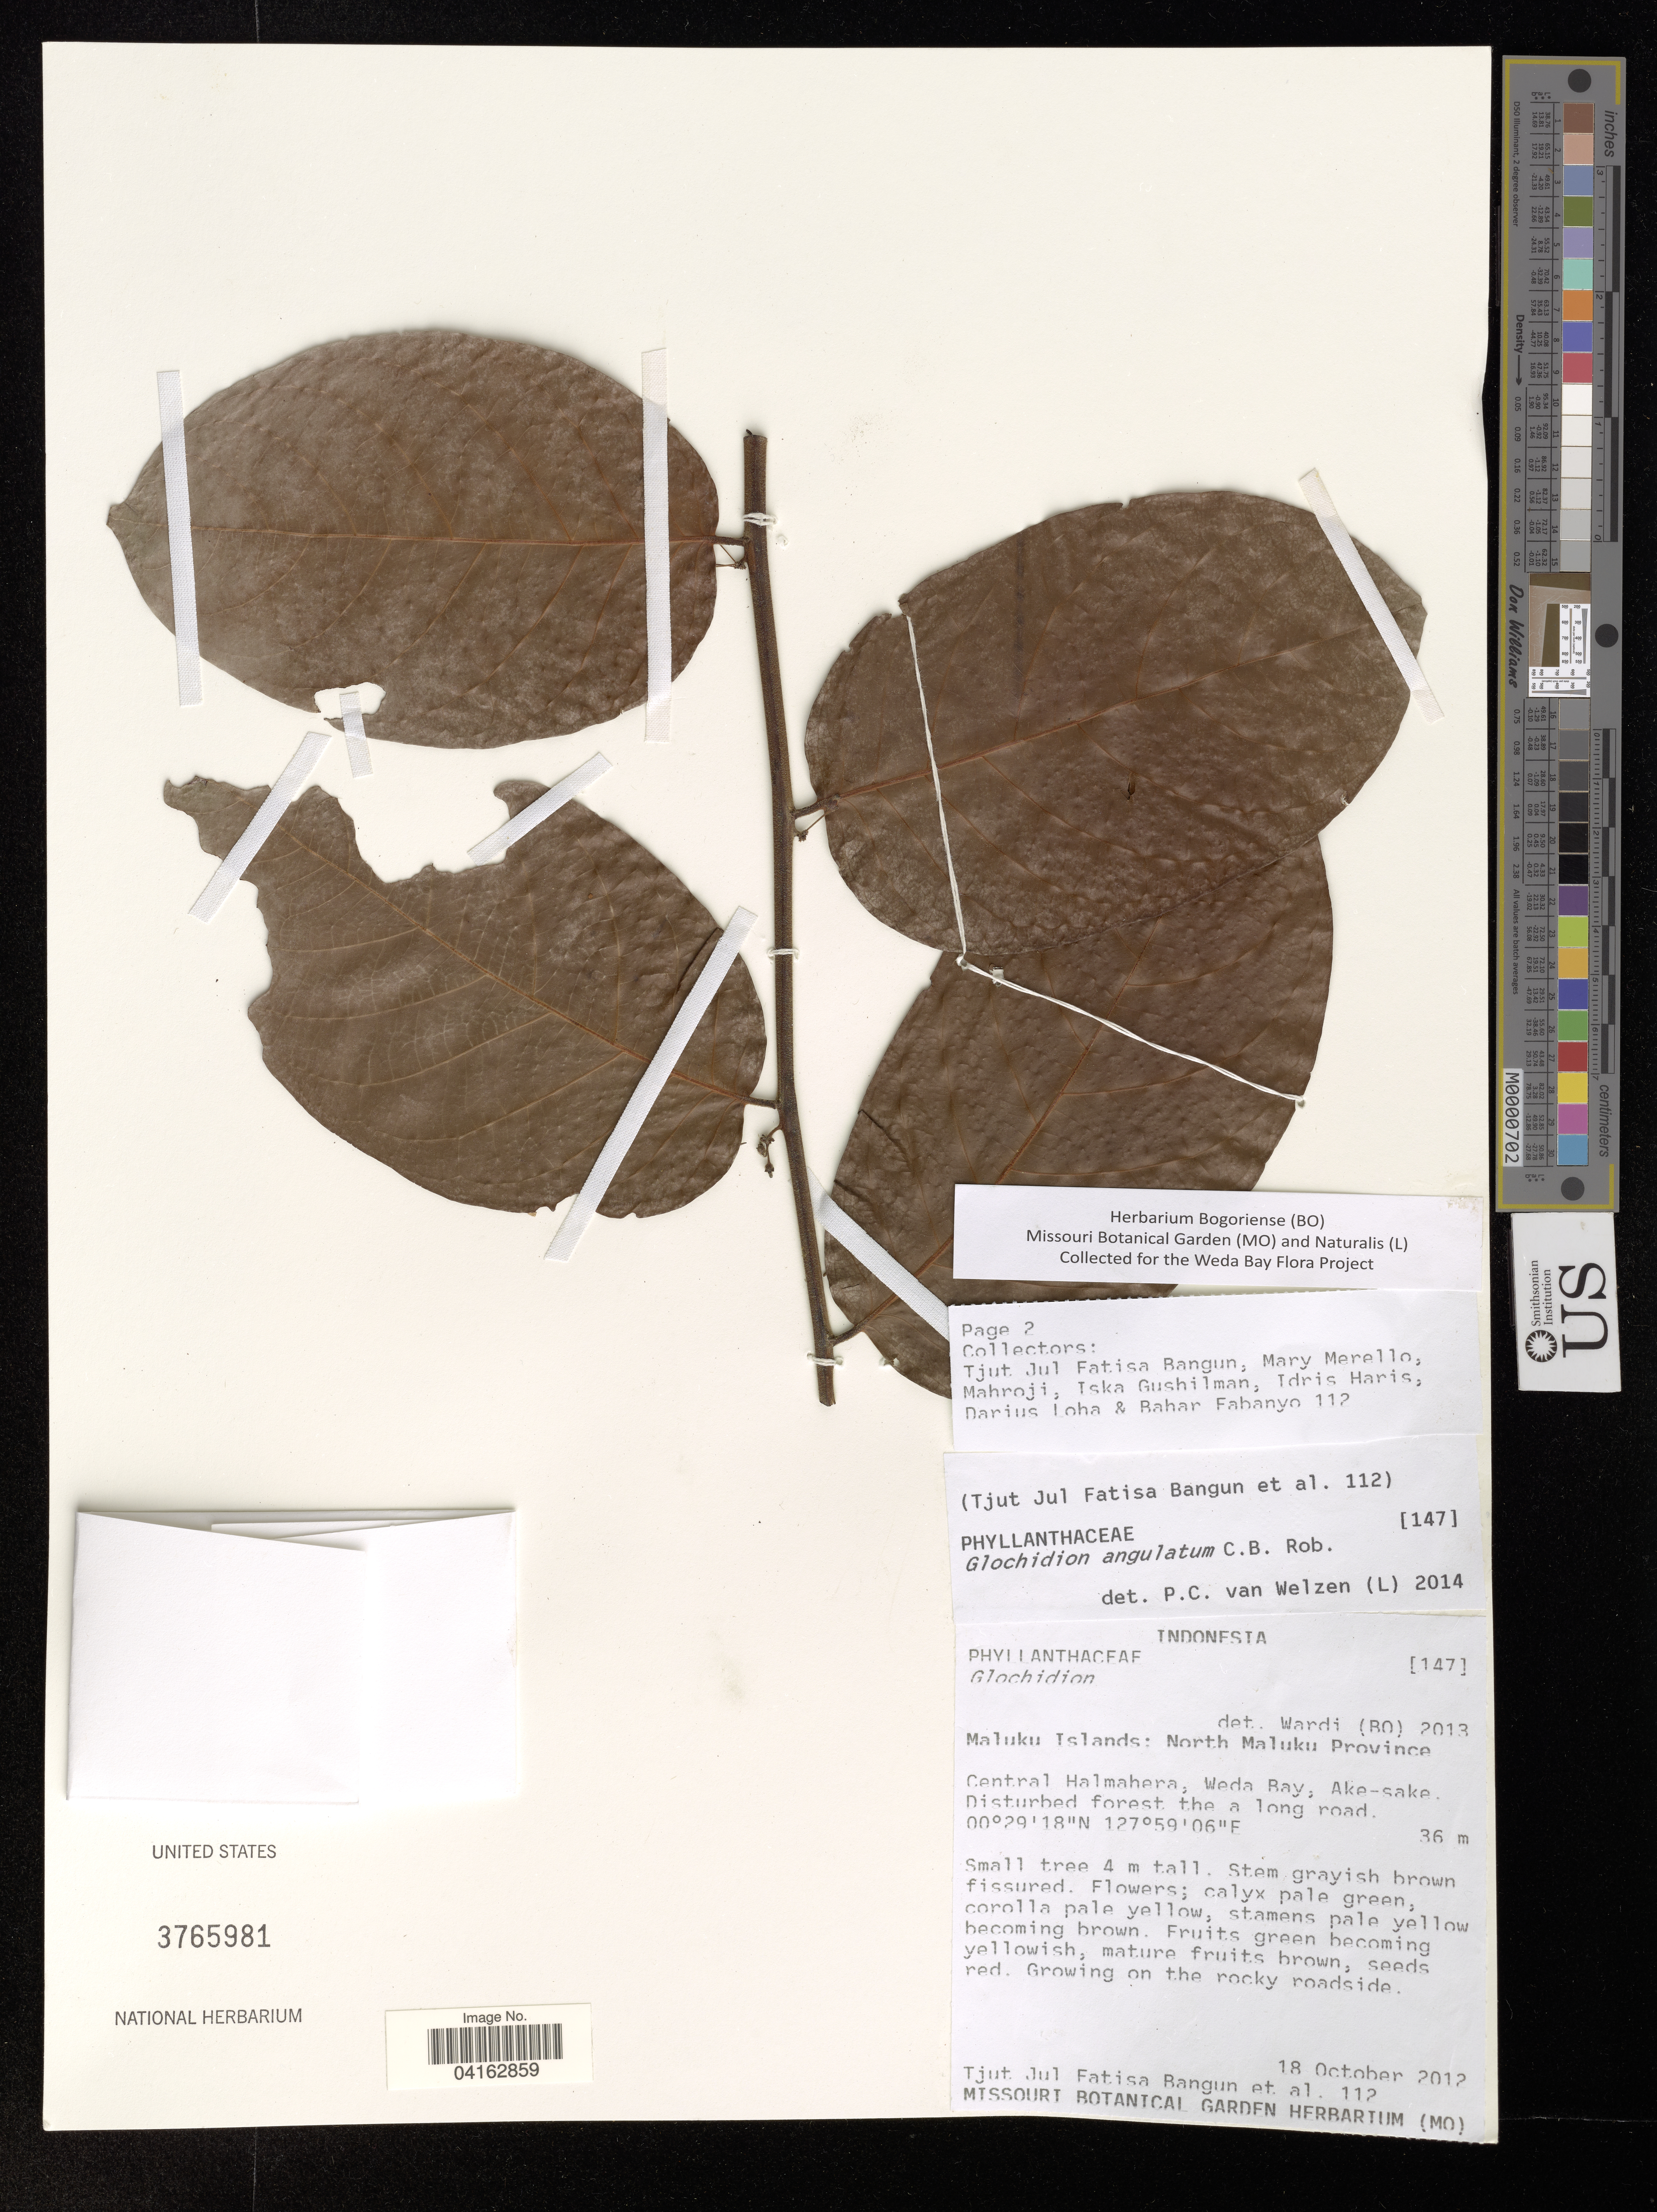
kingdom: Plantae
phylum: Tracheophyta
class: Magnoliopsida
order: Malpighiales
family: Phyllanthaceae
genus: Phyllanthus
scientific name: Phyllanthus malesianus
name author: Govaerts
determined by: (US) Smithsonian Institution - National Museum of Natural History - Department of Botany (UNITED STATES)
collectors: T. Bangun, M. Merello, R. Mahroji, I. Gushilman & et al.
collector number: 112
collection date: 2012-10-18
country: Indonesia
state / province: Maluku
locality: Maluku Islands: North Maluku Province. Central Halmahera, Weda Bay, Ake-sake. Disturbed forest the a long road.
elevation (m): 36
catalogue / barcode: US 3765981